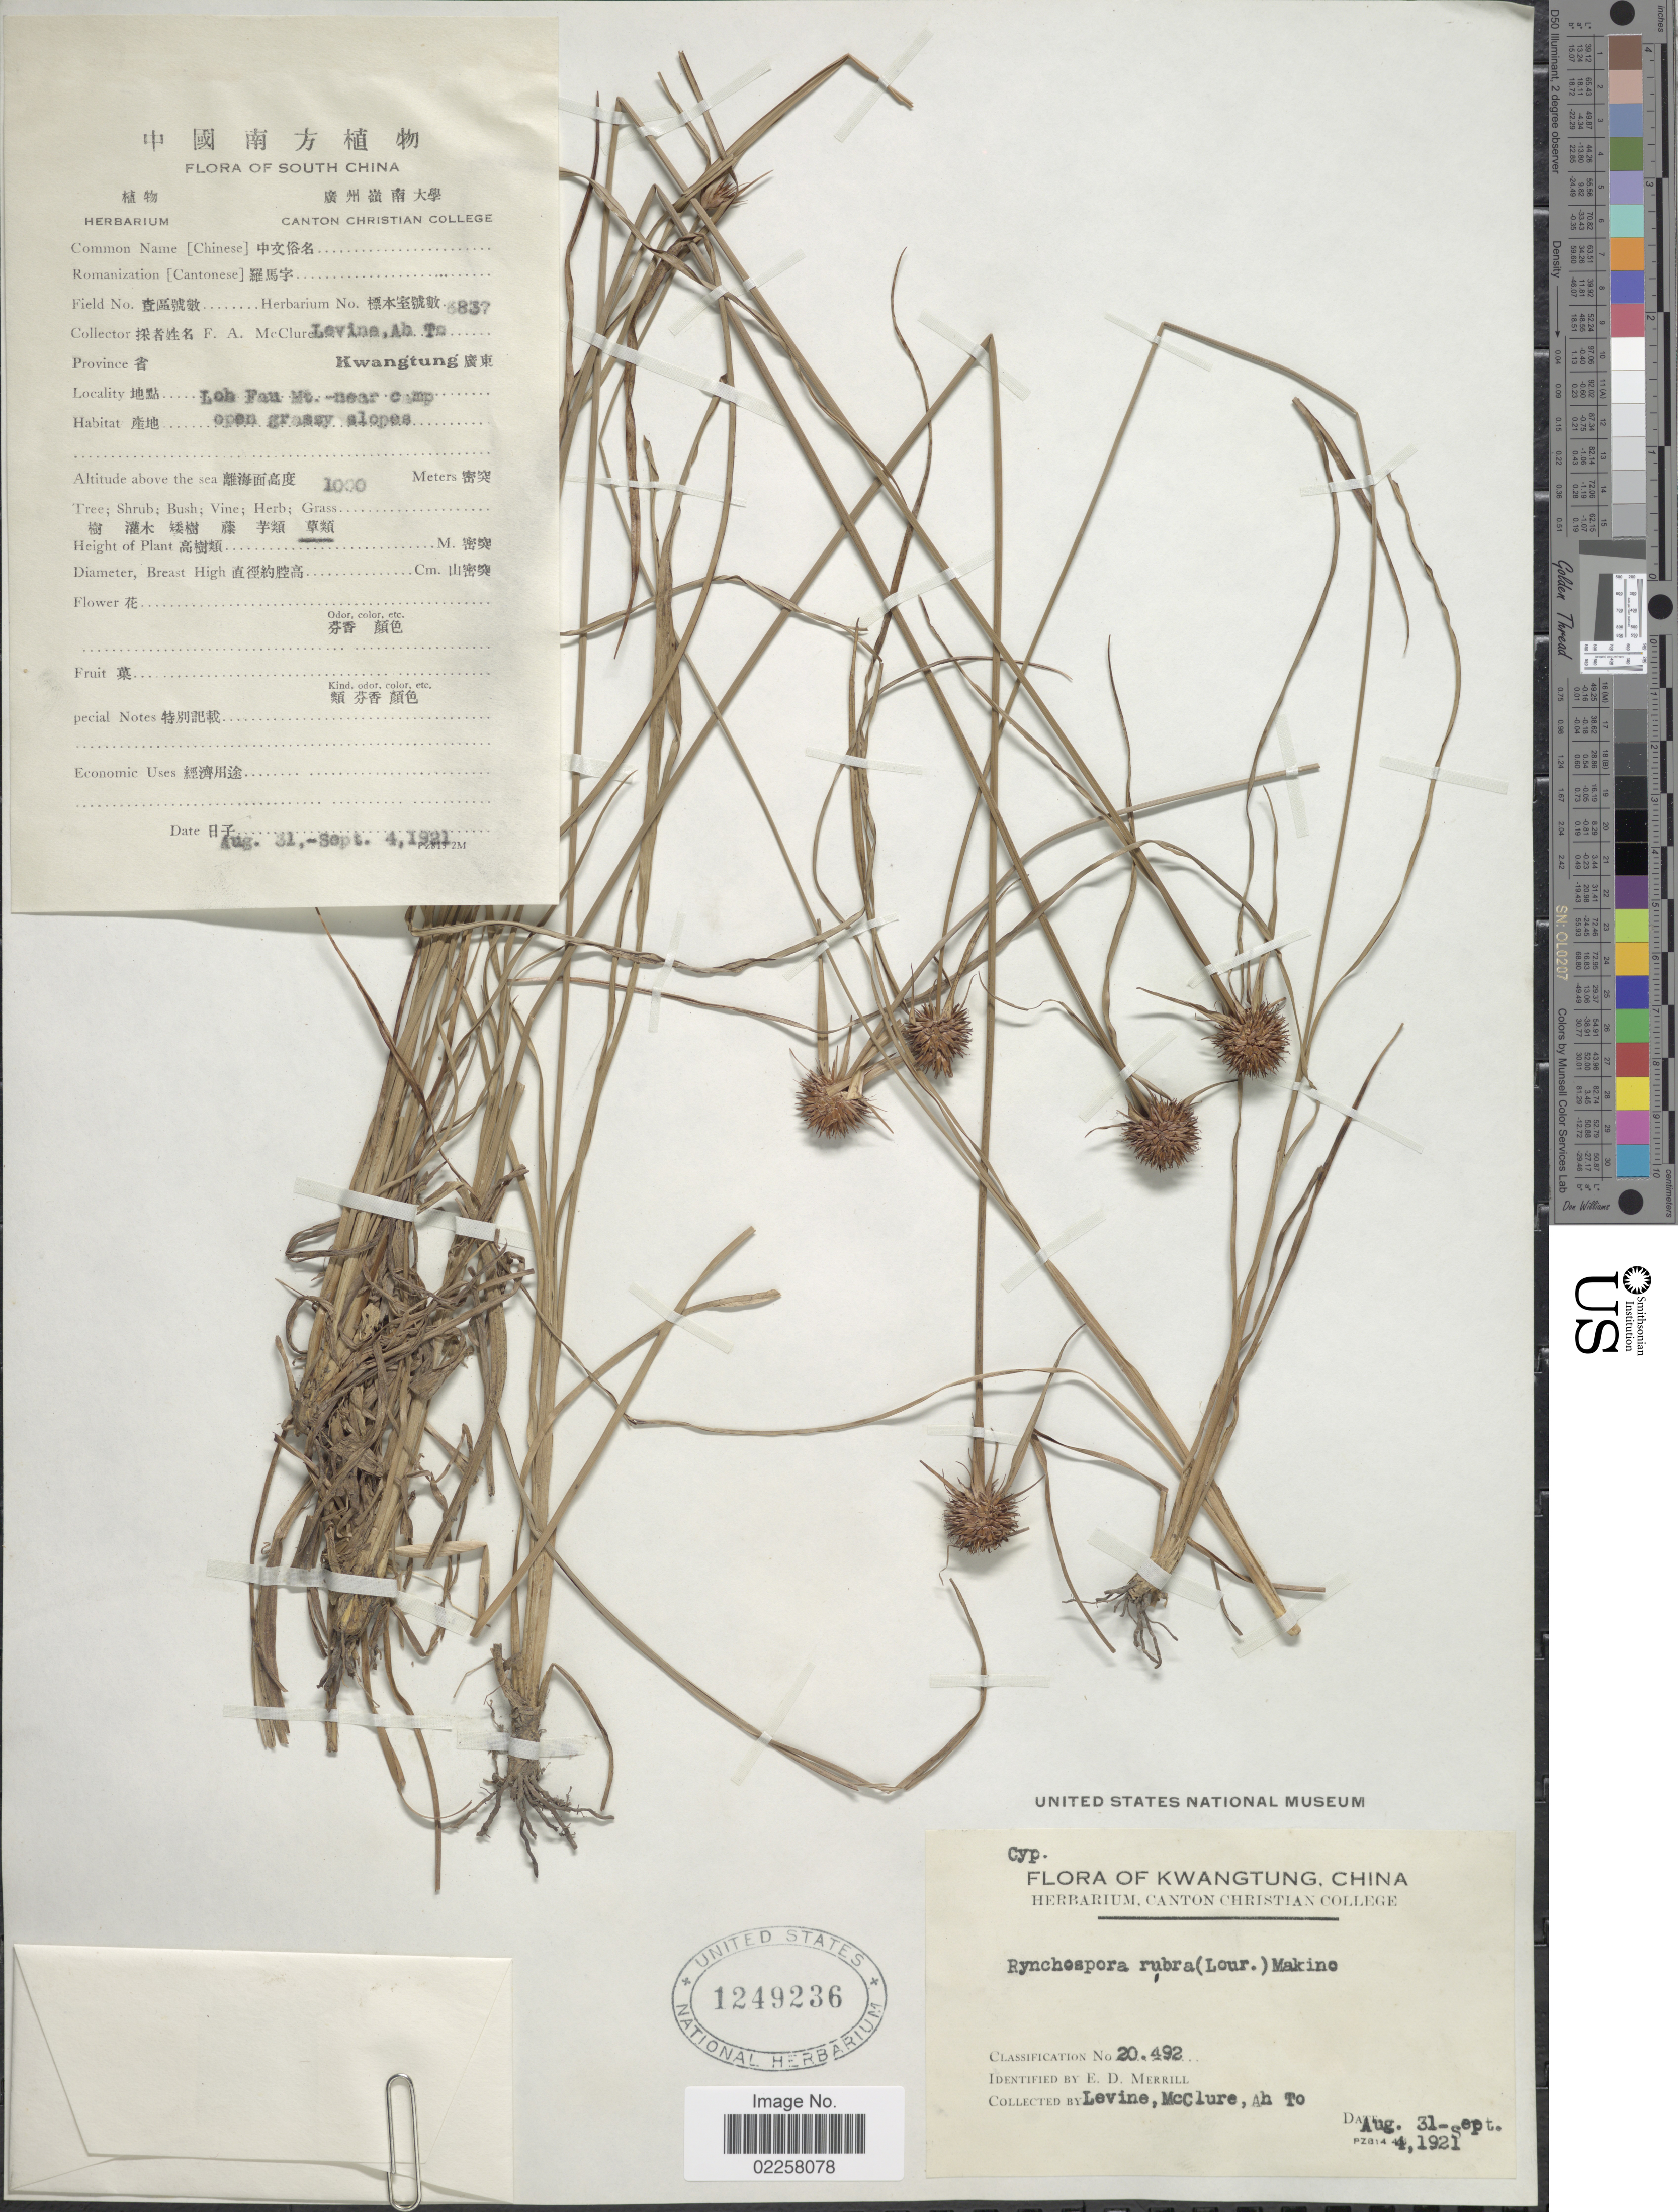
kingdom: Plantae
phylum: Tracheophyta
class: Liliopsida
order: Poales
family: Cyperaceae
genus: Rhynchospora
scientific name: Rhynchospora rubra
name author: (Lour.) Makino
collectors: F. A. McClure, -. Levine & Ah To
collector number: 20492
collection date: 1921-08-31/1921-09-04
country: China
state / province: Guangdong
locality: South China. Kwangtung. Loh Fau Mt.- near camp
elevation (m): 1000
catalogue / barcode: US 1249236